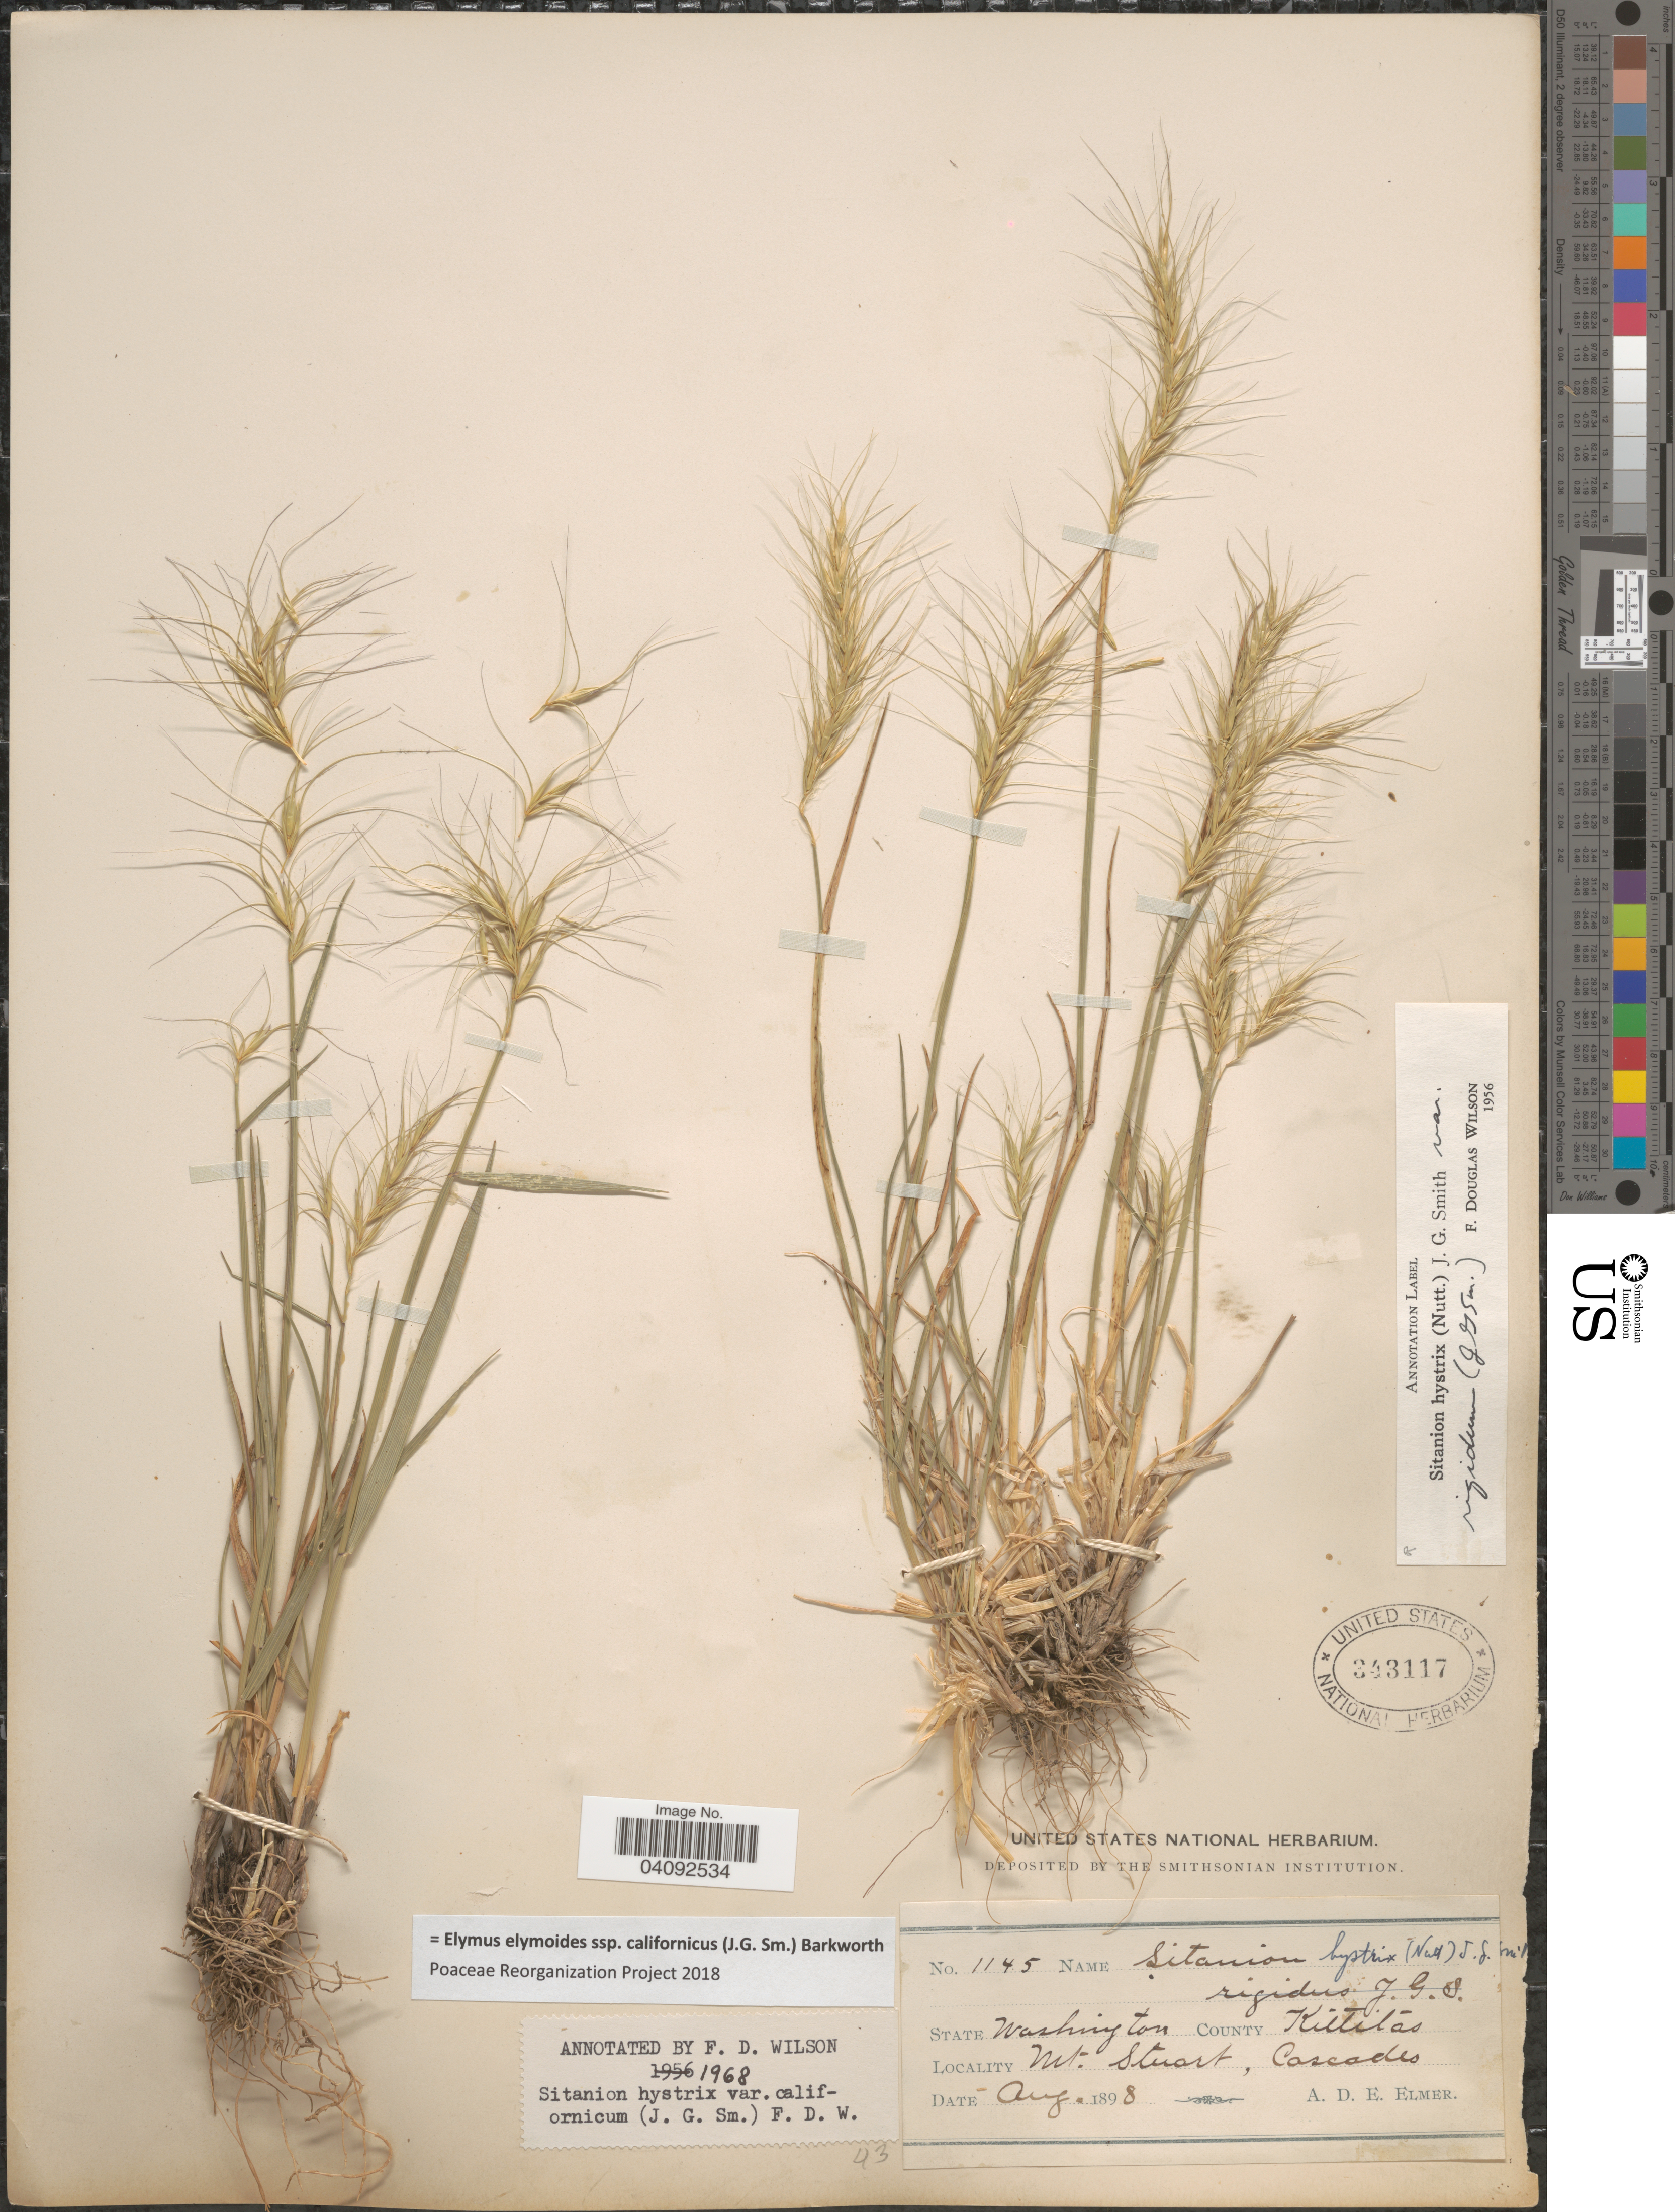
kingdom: Plantae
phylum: Tracheophyta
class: Liliopsida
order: Poales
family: Poaceae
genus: Elymus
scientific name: Elymus elymoides subsp. californicus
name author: (J.G. Sm.) Barkworth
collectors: A. D. E. Elmer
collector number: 1145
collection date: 1898-08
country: United States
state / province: Washington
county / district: Kittitas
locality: County Kittitas. Mt. Stuart , Cascades.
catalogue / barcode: US 343117